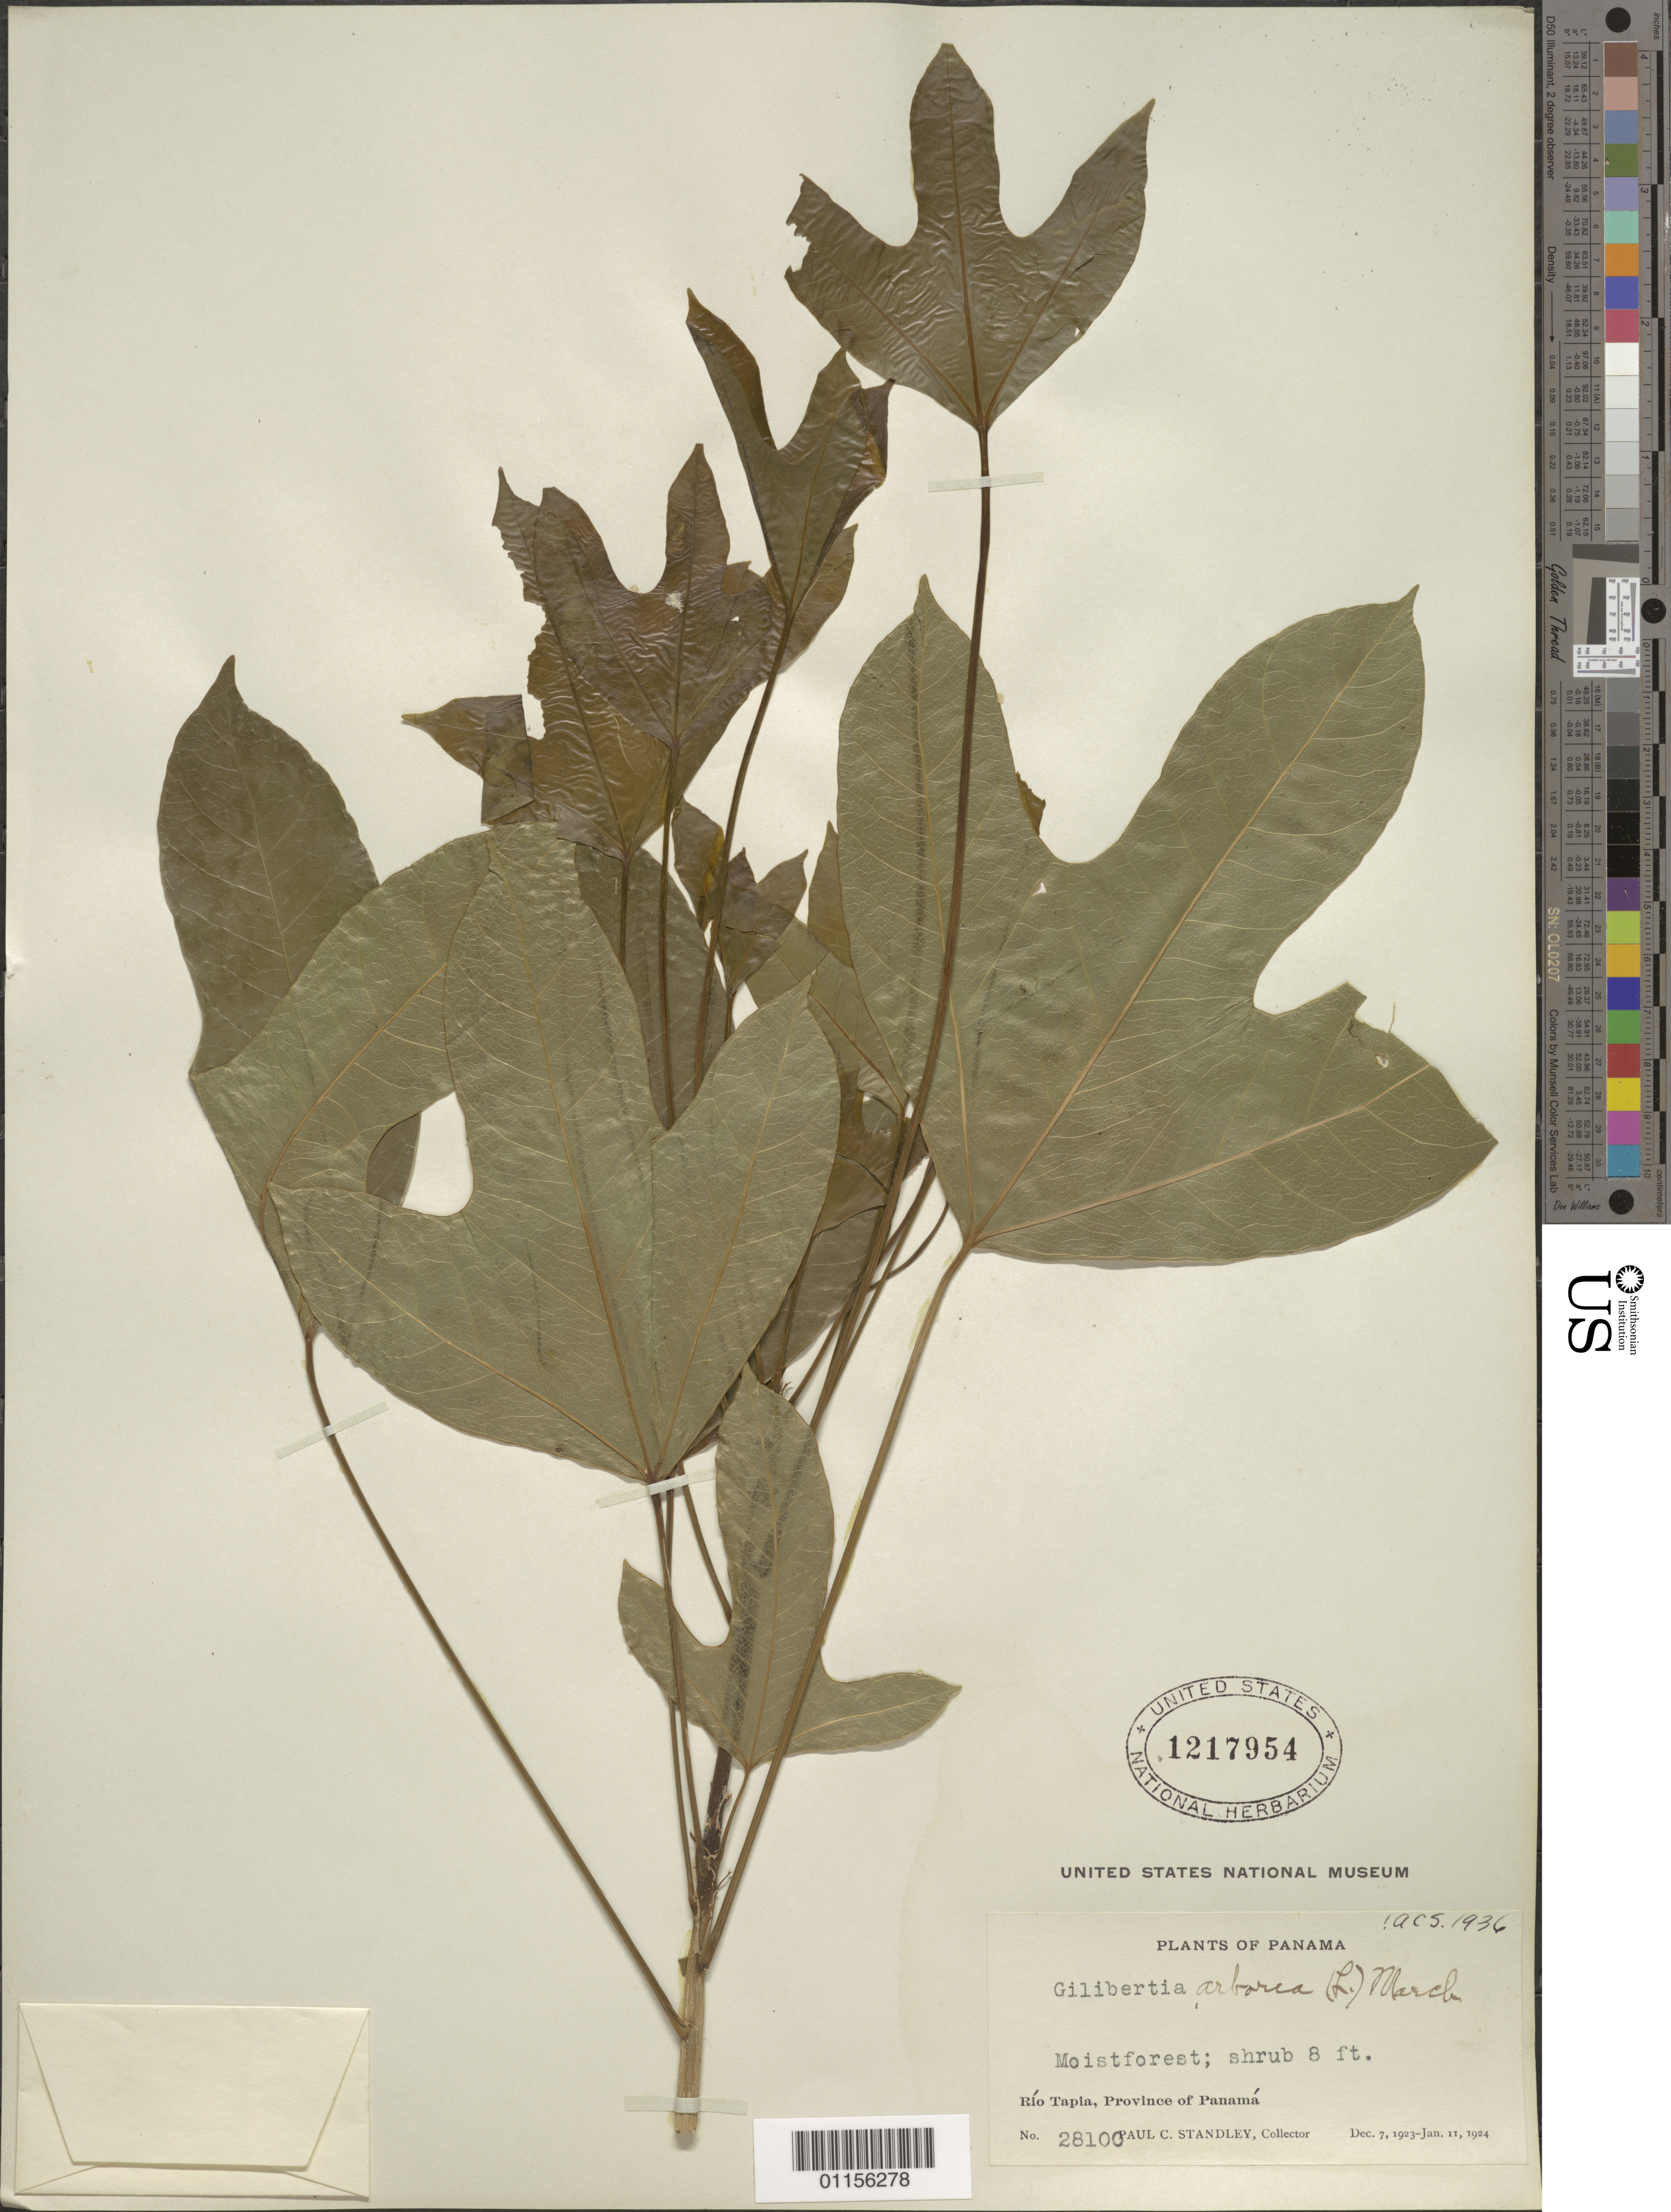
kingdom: Plantae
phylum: Tracheophyta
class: Magnoliopsida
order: Apiales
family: Araliaceae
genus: Dendropanax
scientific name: Dendropanax arboreus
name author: (L.) Decne. & Planch.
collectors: P. C. Standley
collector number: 28100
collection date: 1923-12-07/1924-01-11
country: Panama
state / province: Panamá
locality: Rio Tapia.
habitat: Moist forest, shrub.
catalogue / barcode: US 1217954